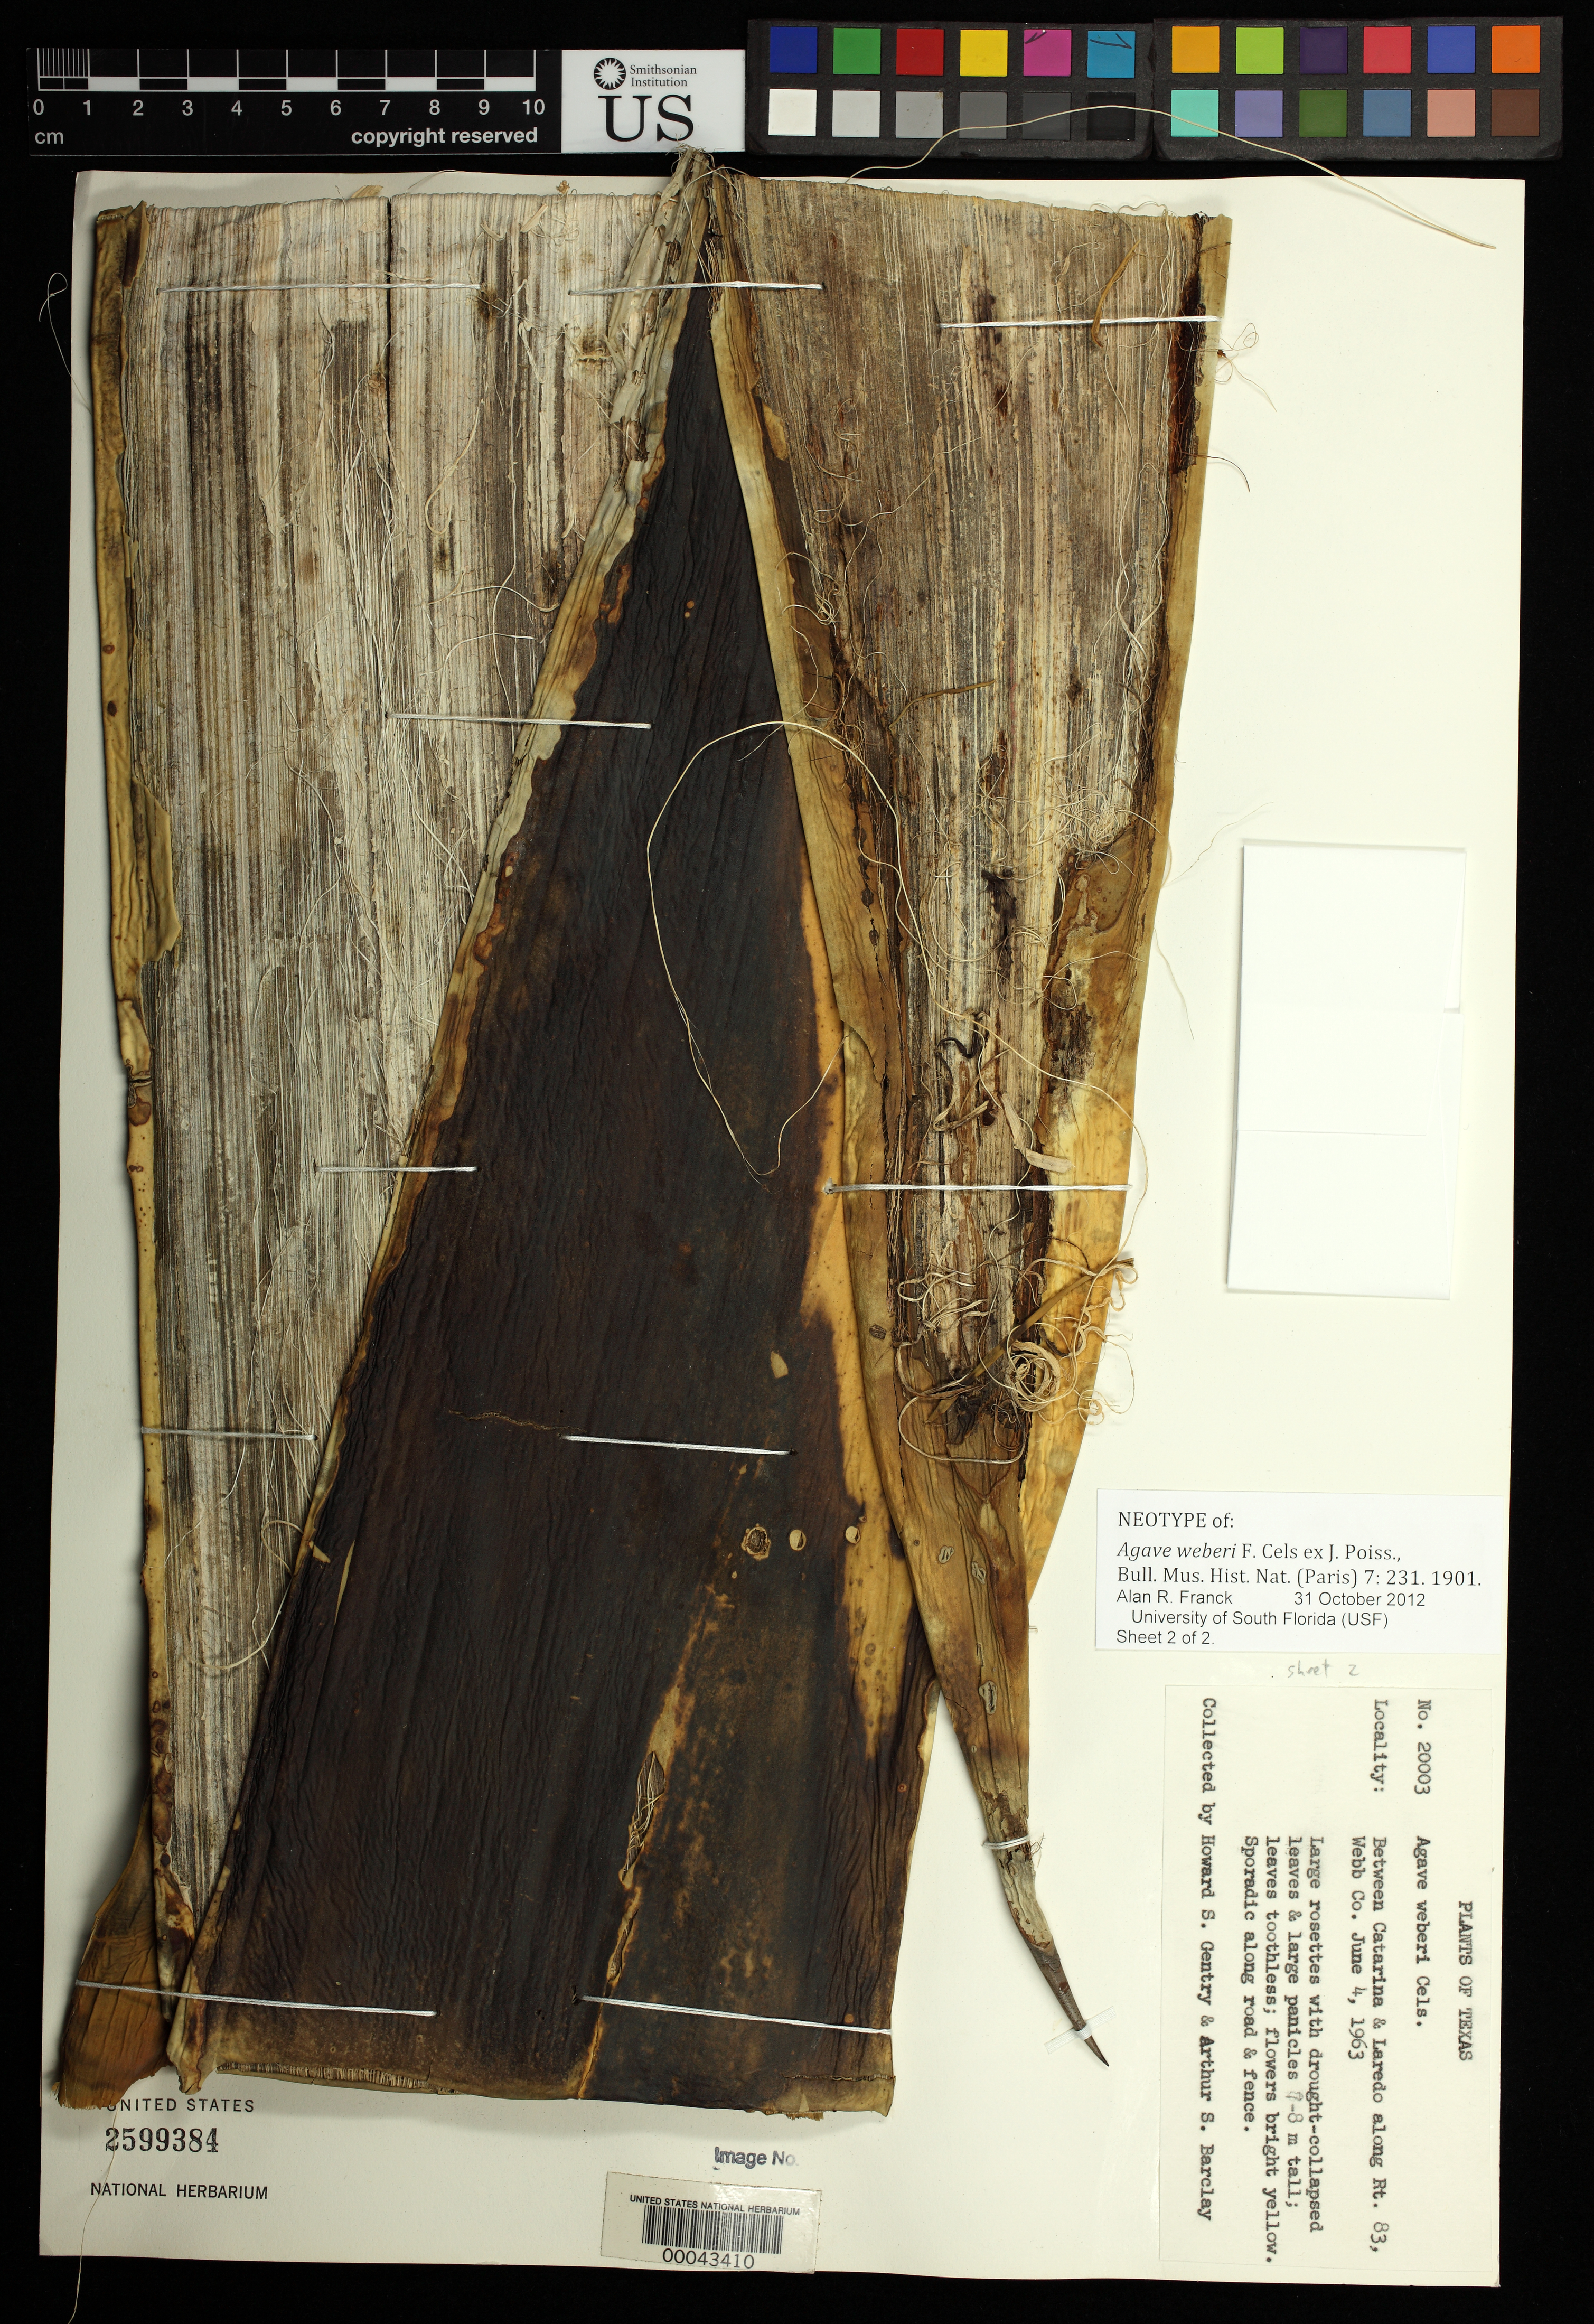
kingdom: Plantae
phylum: Tracheophyta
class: Liliopsida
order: Asparagales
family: Asparagaceae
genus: Agave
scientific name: Agave weberi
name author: F. Cels ex Poisson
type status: Neotype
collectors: H. S. Gentry & A. S. Barclay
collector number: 20003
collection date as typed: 04 Jun 1963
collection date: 1963-06-04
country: United States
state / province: Texas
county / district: Webb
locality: Between Catarina & Laredo along Rt. 83, Webb Co.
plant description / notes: Neotypified without comment; collectors cited as "Gentry, Barclay & Arguelles".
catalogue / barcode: US 2599384